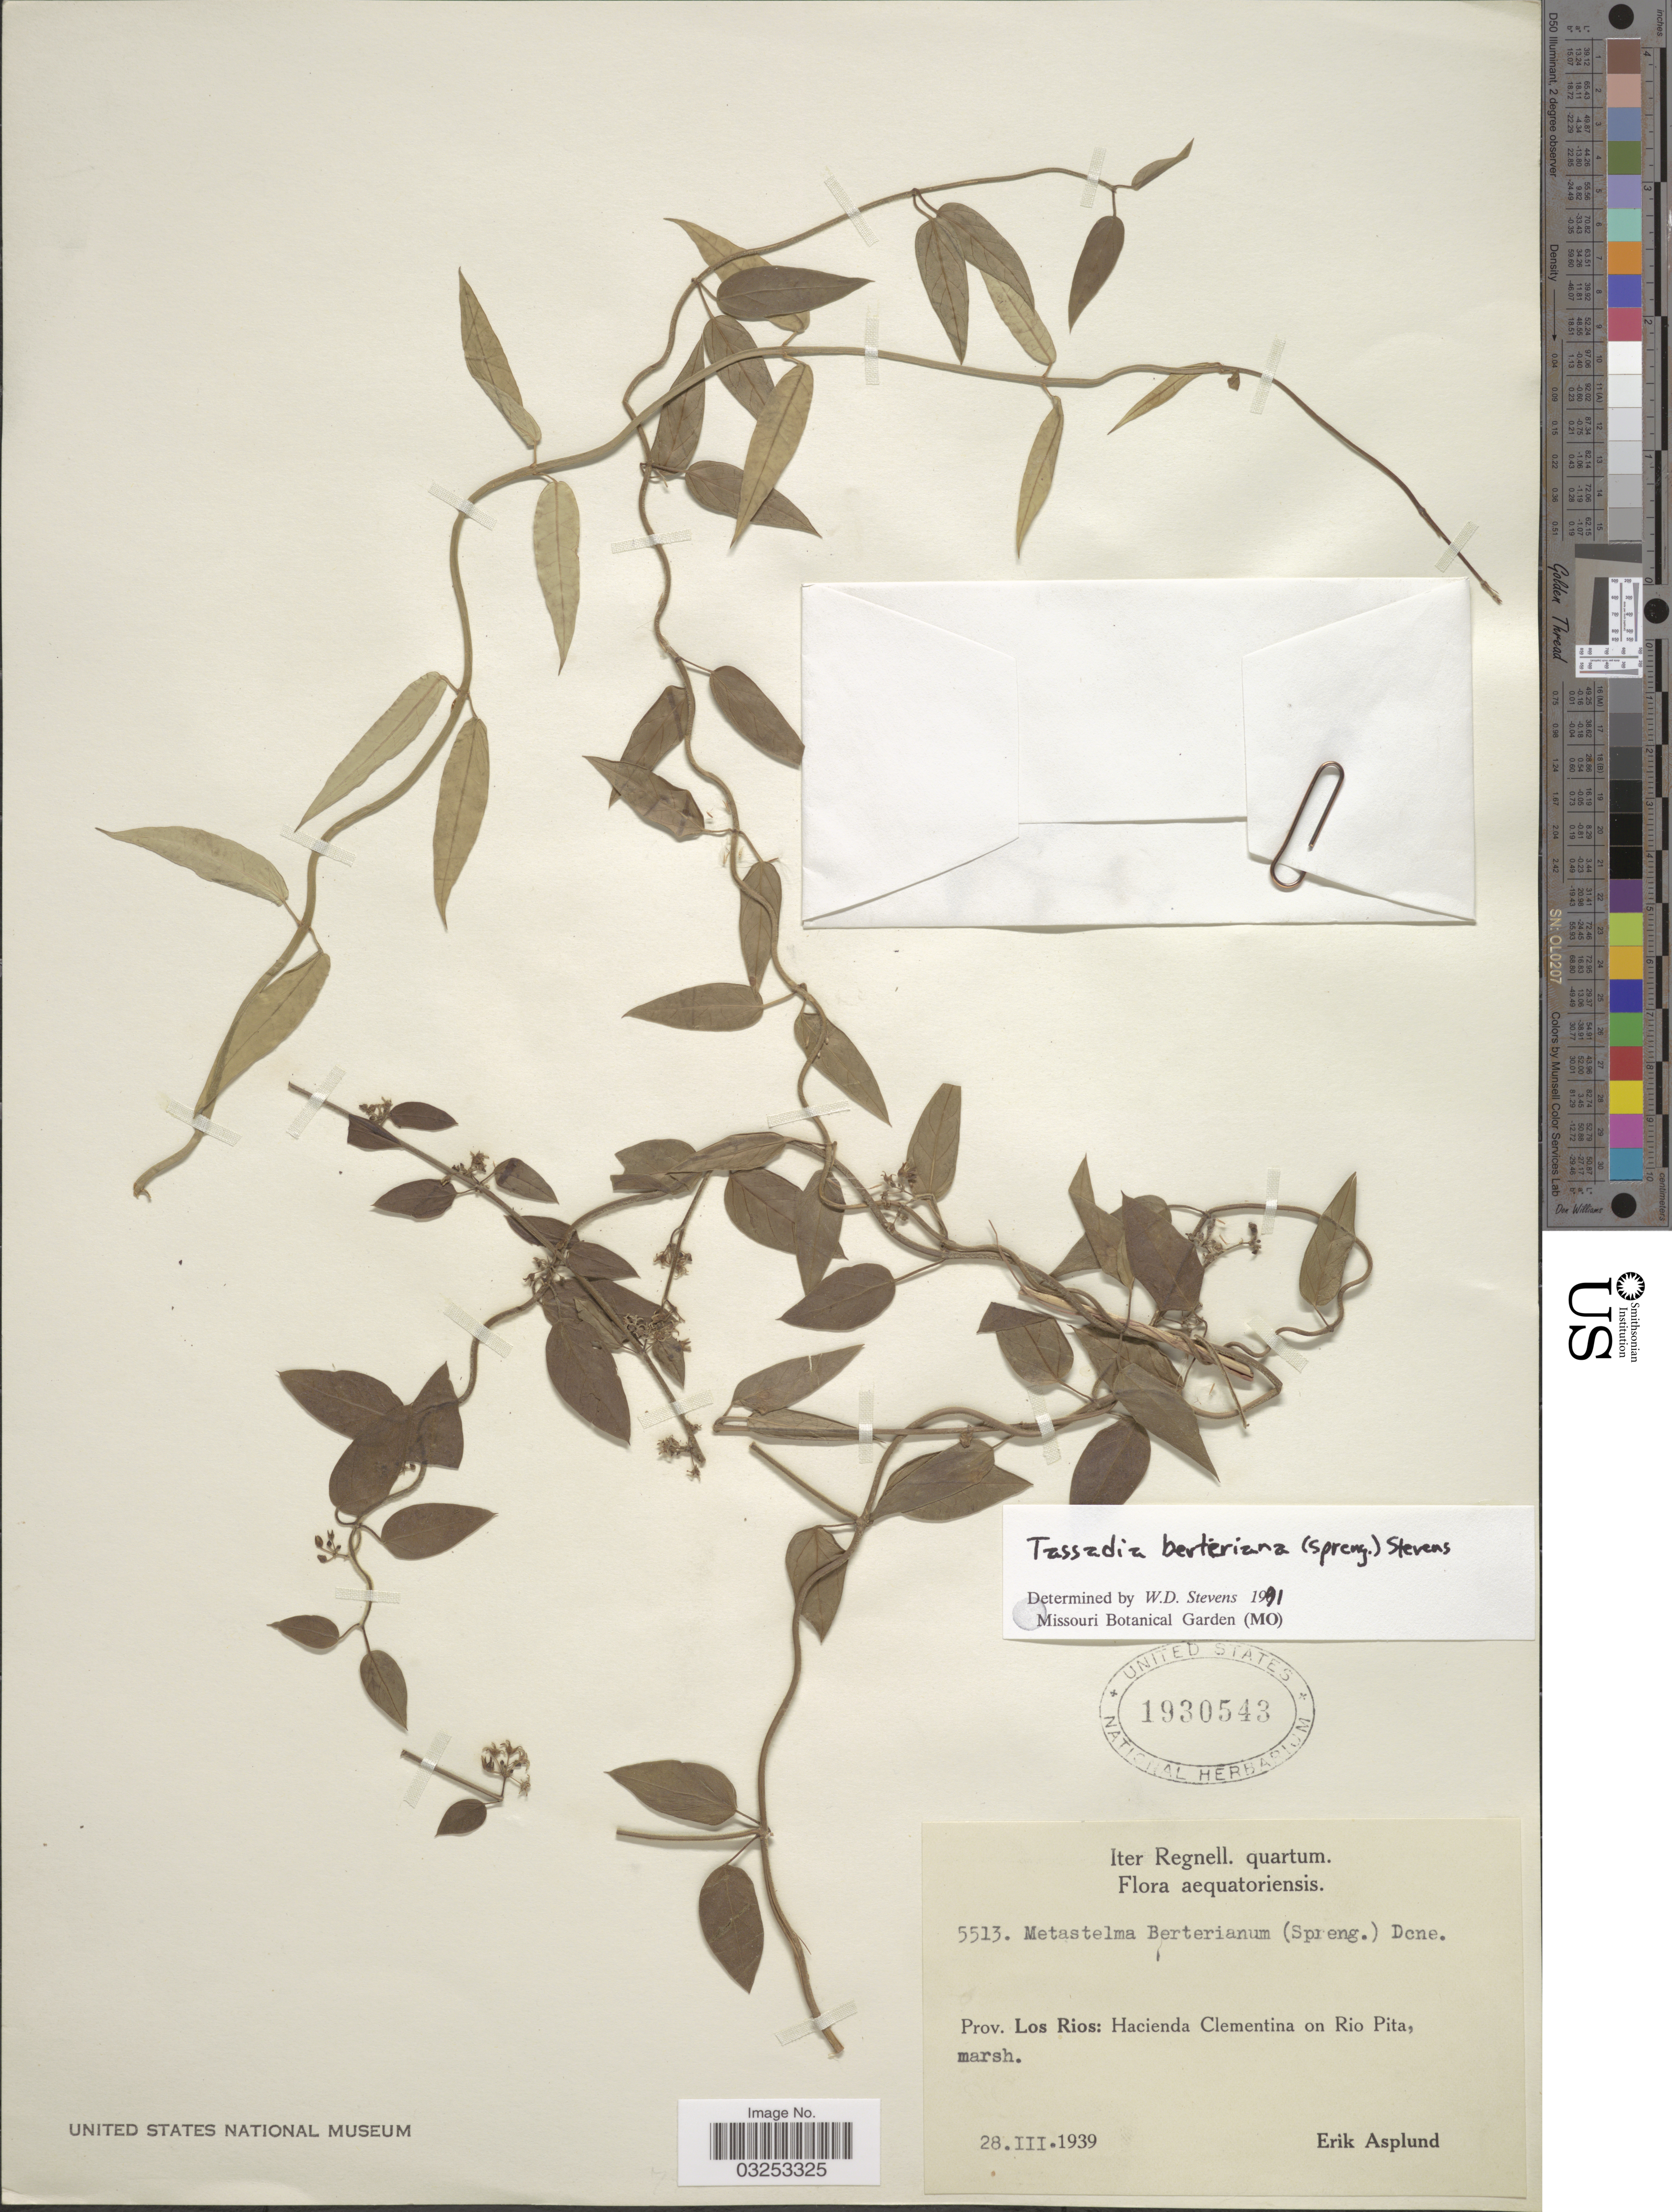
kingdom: Plantae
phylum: Tracheophyta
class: Magnoliopsida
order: Gentianales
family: Apocynaceae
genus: Tassadia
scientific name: Tassadia berteroana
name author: (Spreng.) W.D. Stevens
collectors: E. Asplund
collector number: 5513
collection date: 1939-03-28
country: Ecuador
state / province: Los Ríos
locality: Hacienda Clementina on Rio Pita, marsh.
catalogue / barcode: US 1930543